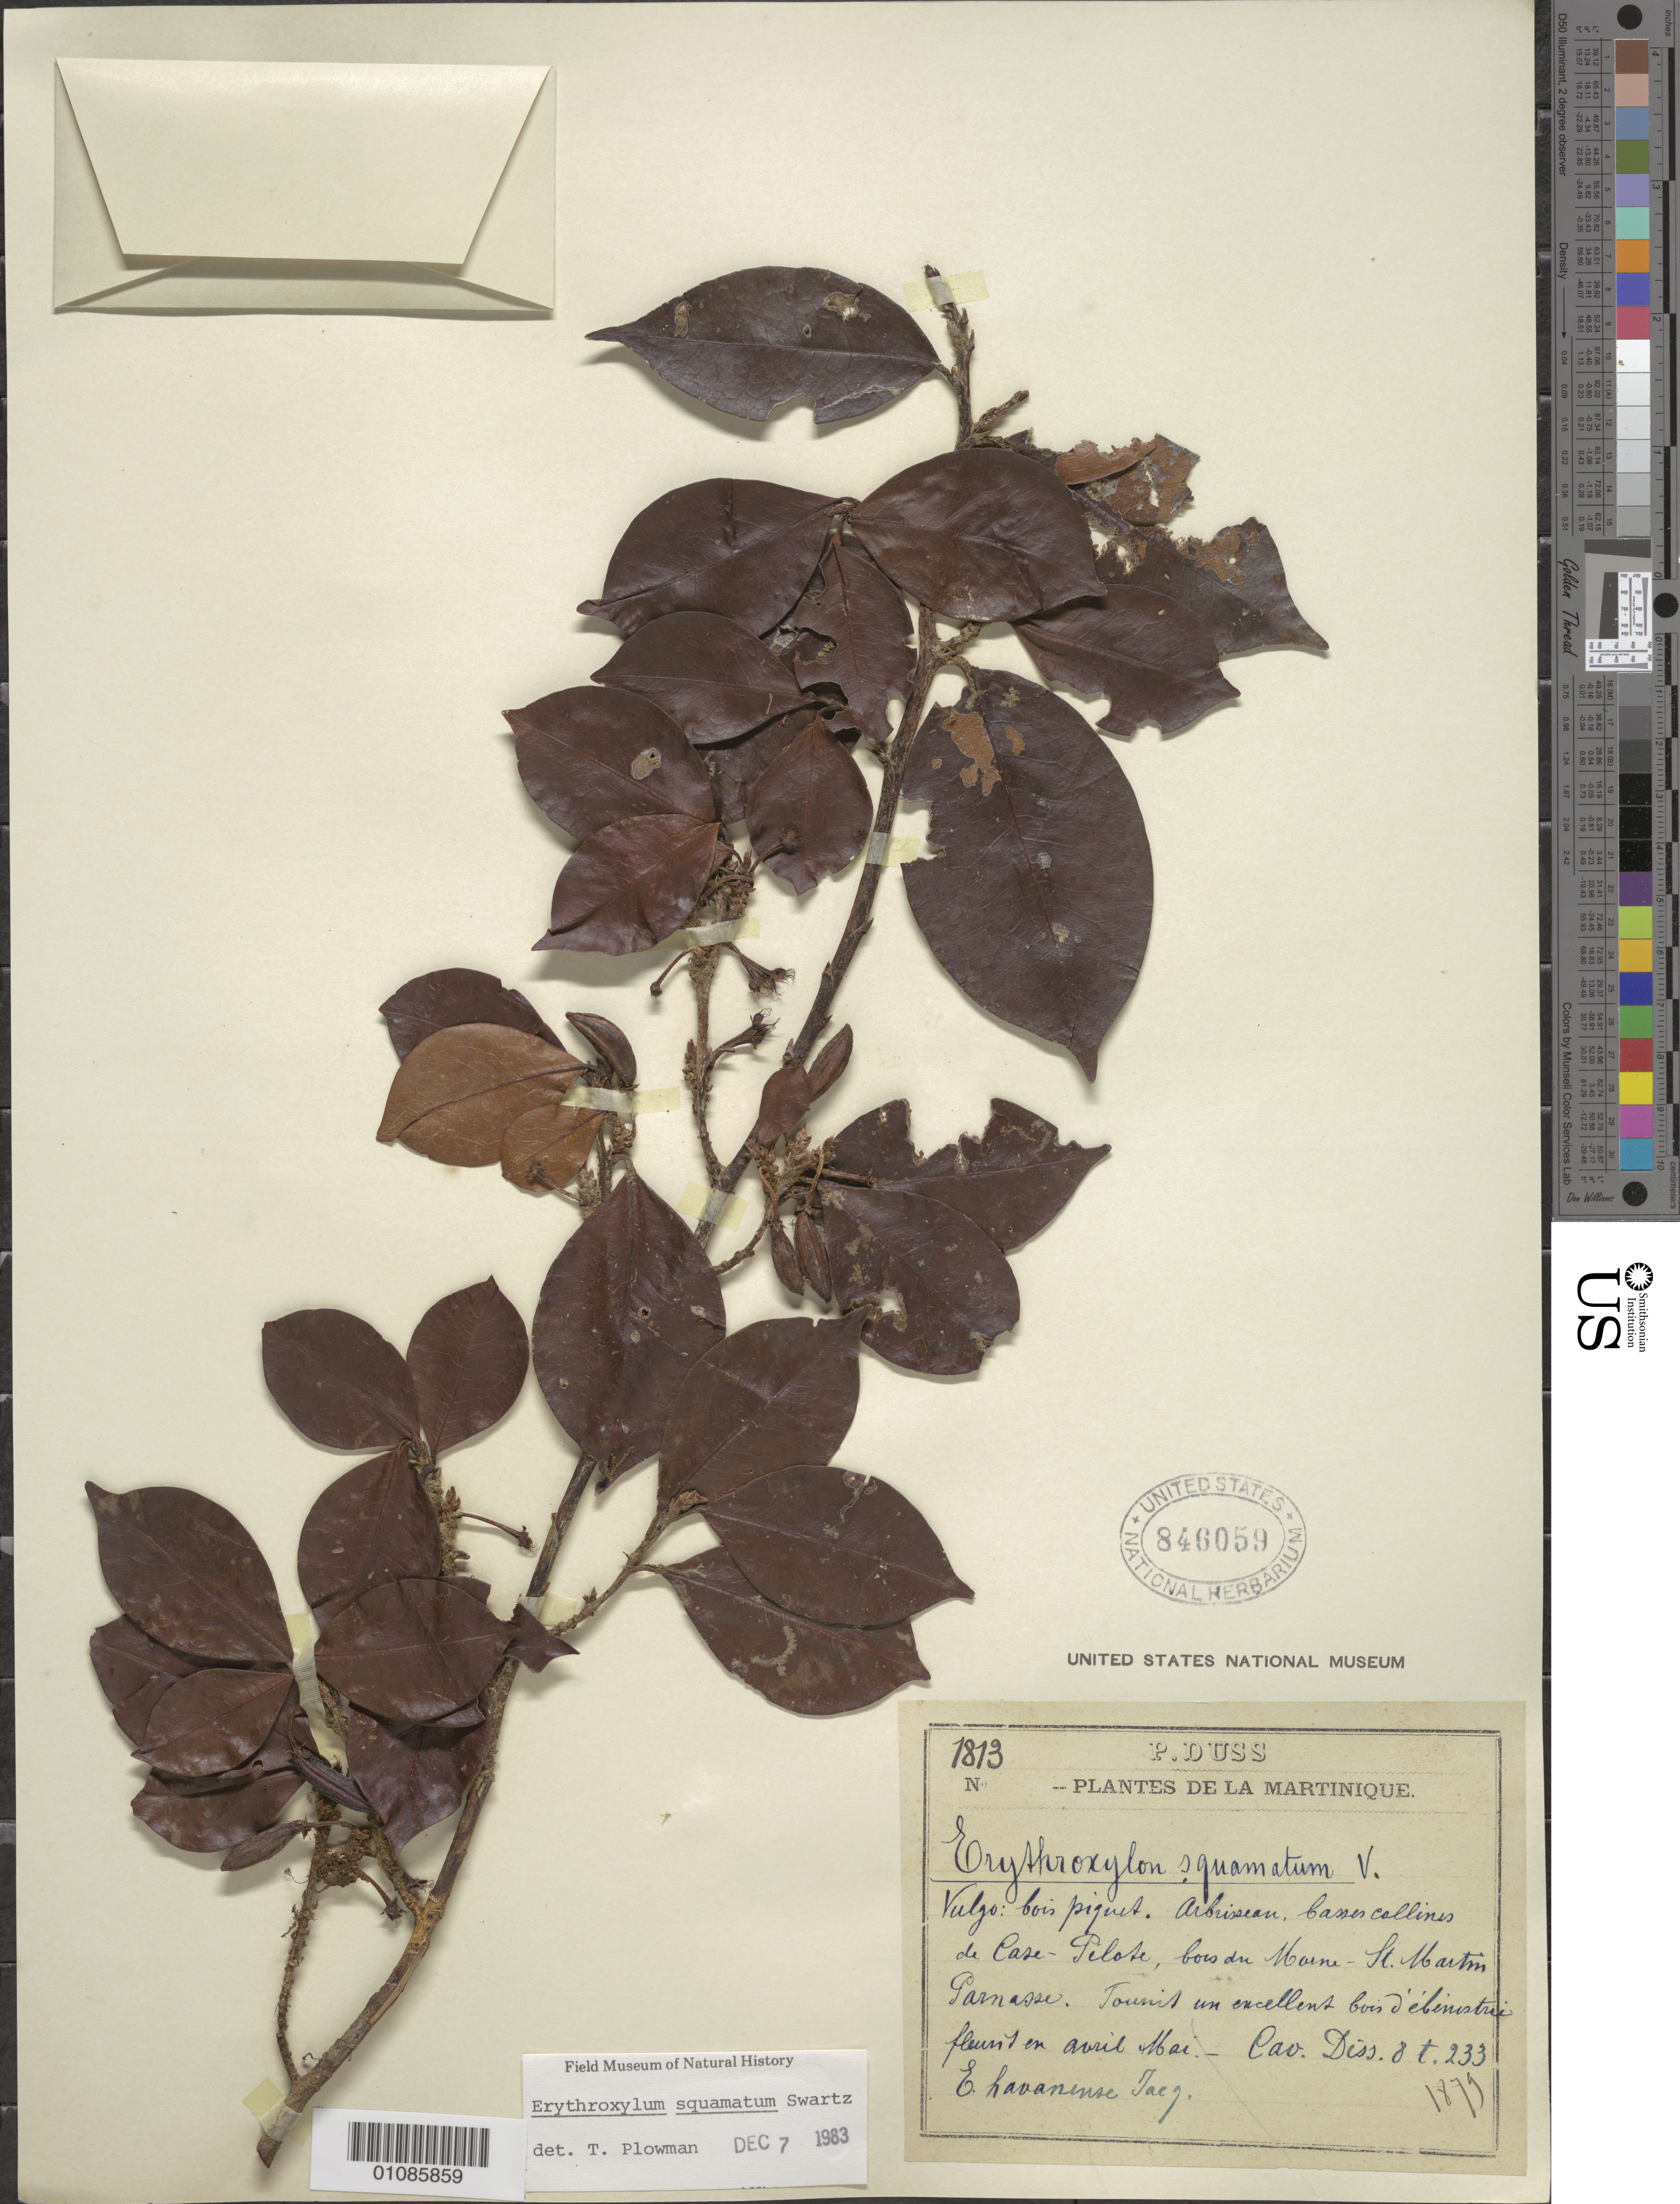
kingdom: Plantae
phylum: Tracheophyta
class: Magnoliopsida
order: Malpighiales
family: Erythroxylaceae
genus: Erythroxylum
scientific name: Erythroxylum squamatum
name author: Sw.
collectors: Père Duss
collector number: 1813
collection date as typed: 1879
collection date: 1879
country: Martinique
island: Martinique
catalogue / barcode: US 846059